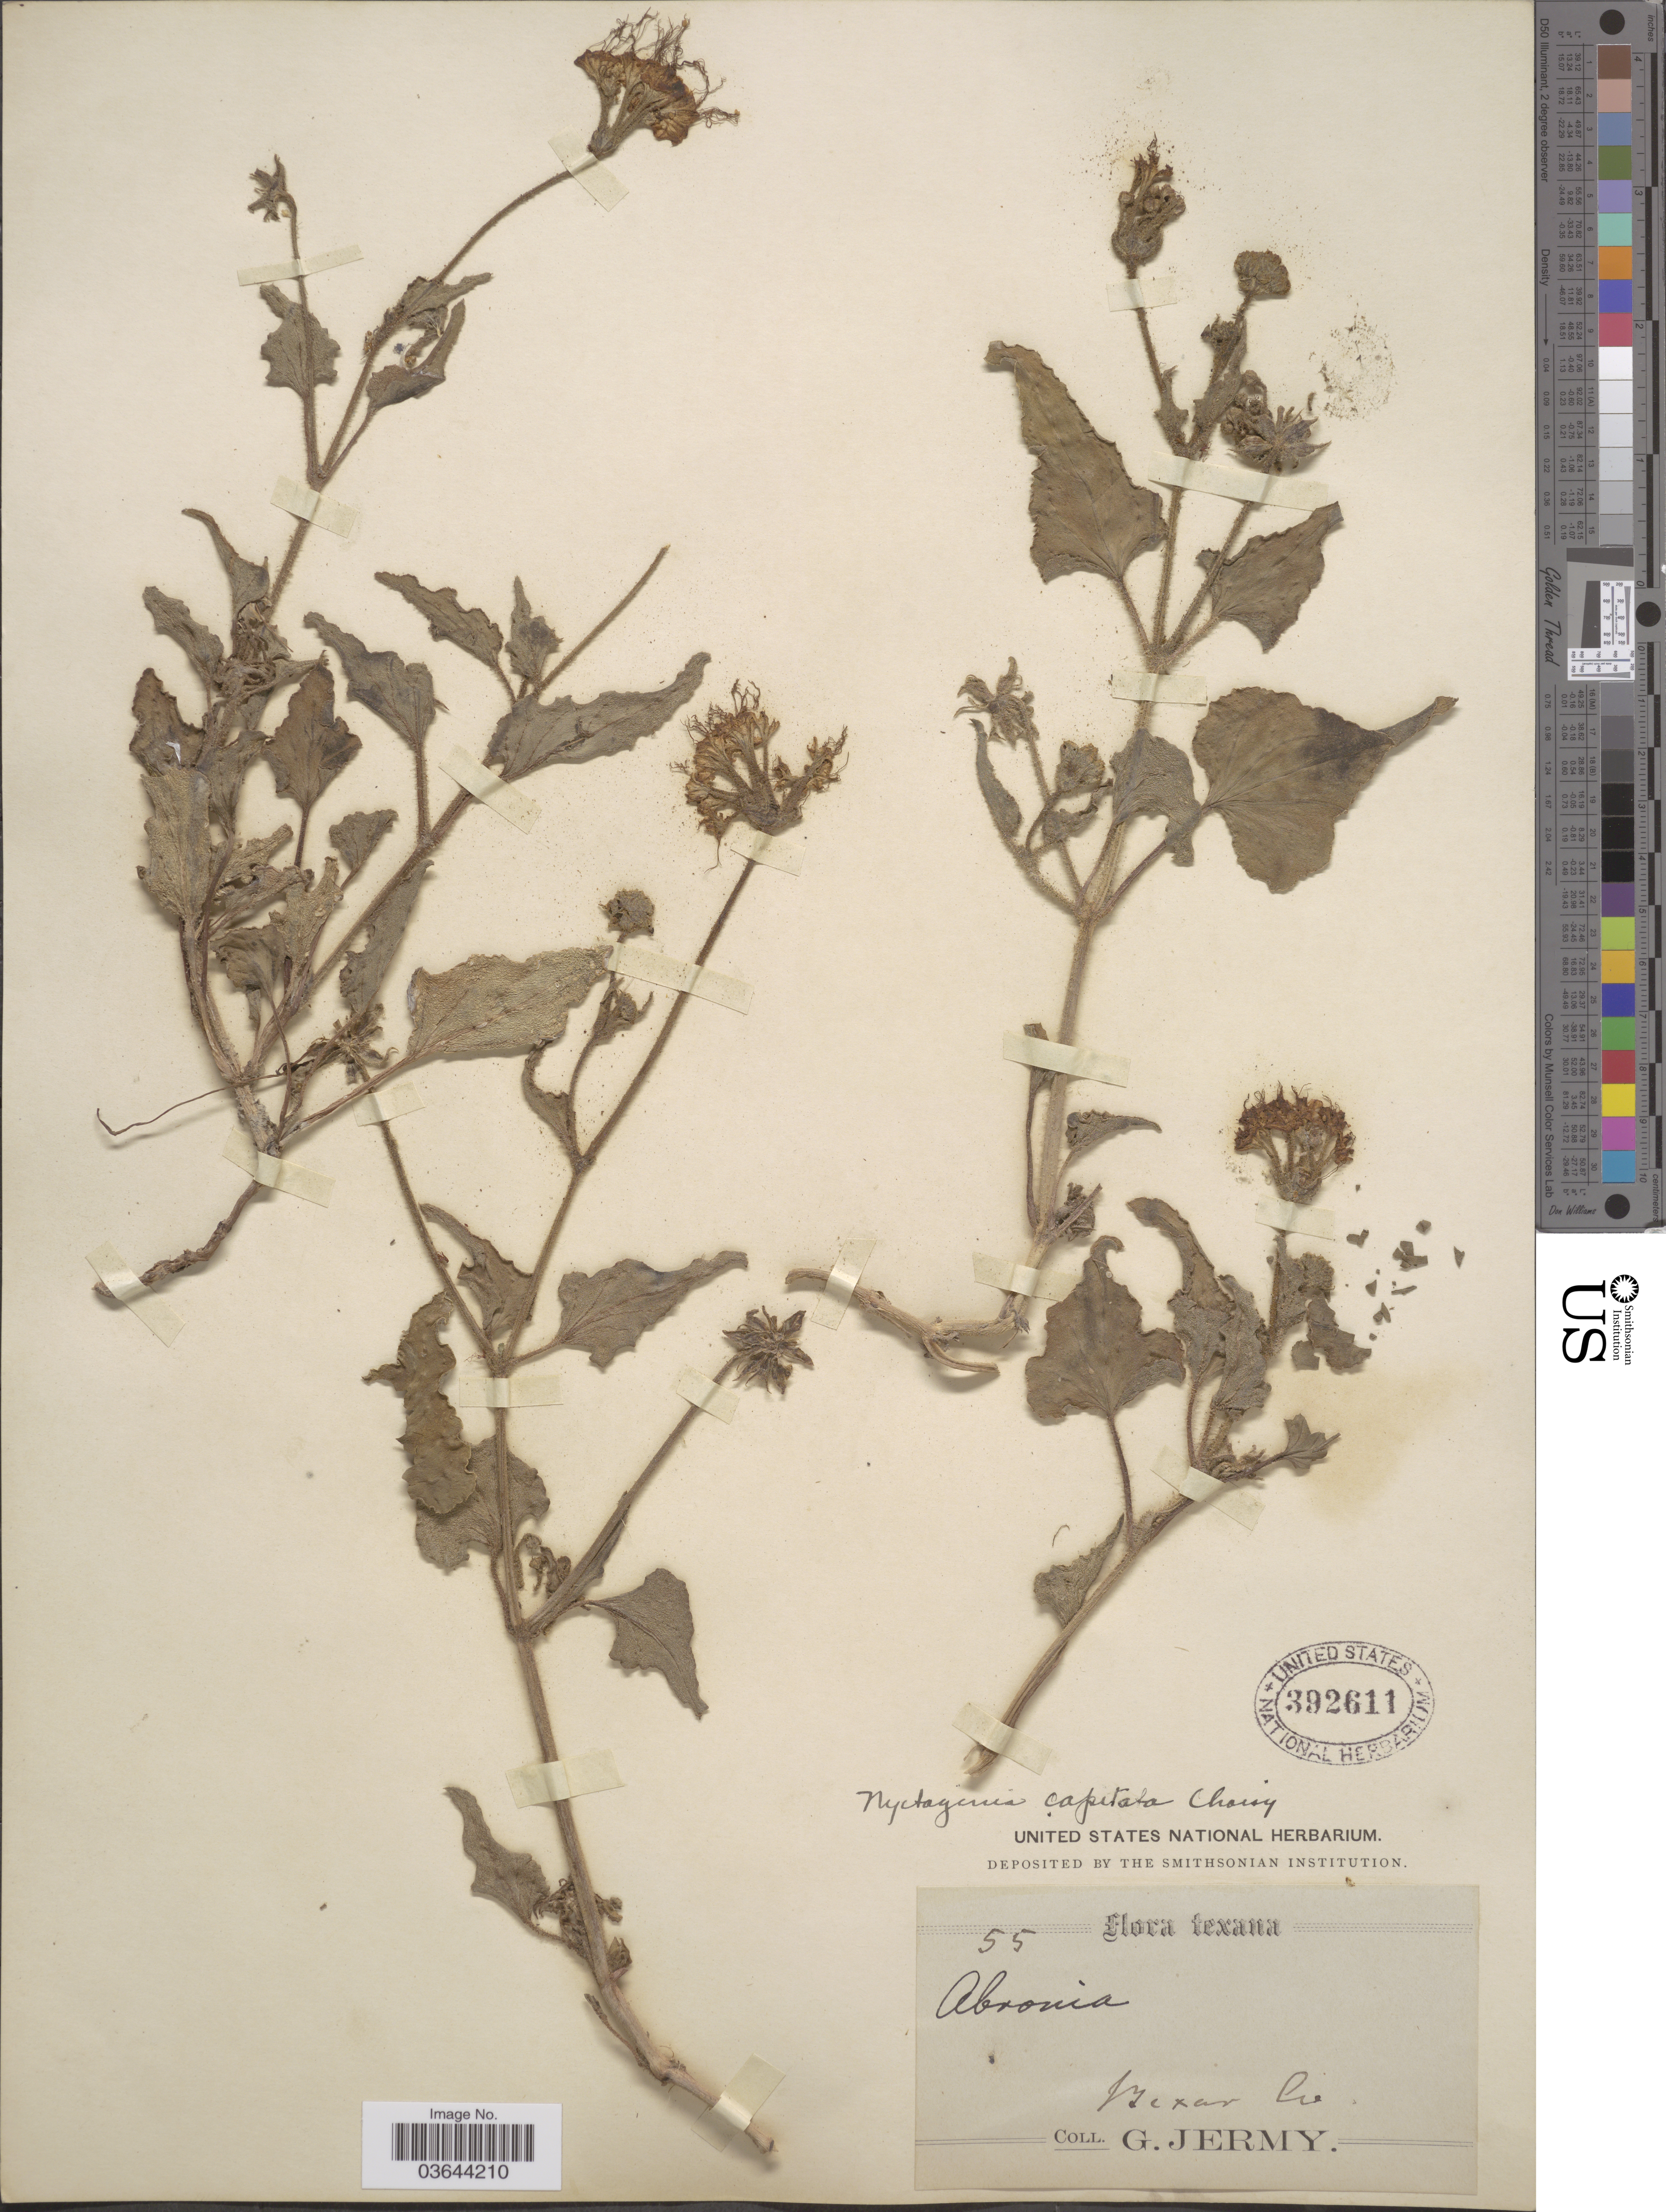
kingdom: Plantae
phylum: Tracheophyta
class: Magnoliopsida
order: Caryophyllales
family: Nyctaginaceae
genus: Nyctaginia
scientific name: Nyctaginia capitata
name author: Choisy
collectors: G. Jermy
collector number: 55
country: United States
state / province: Texas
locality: Bexar Co.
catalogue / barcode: US 392611